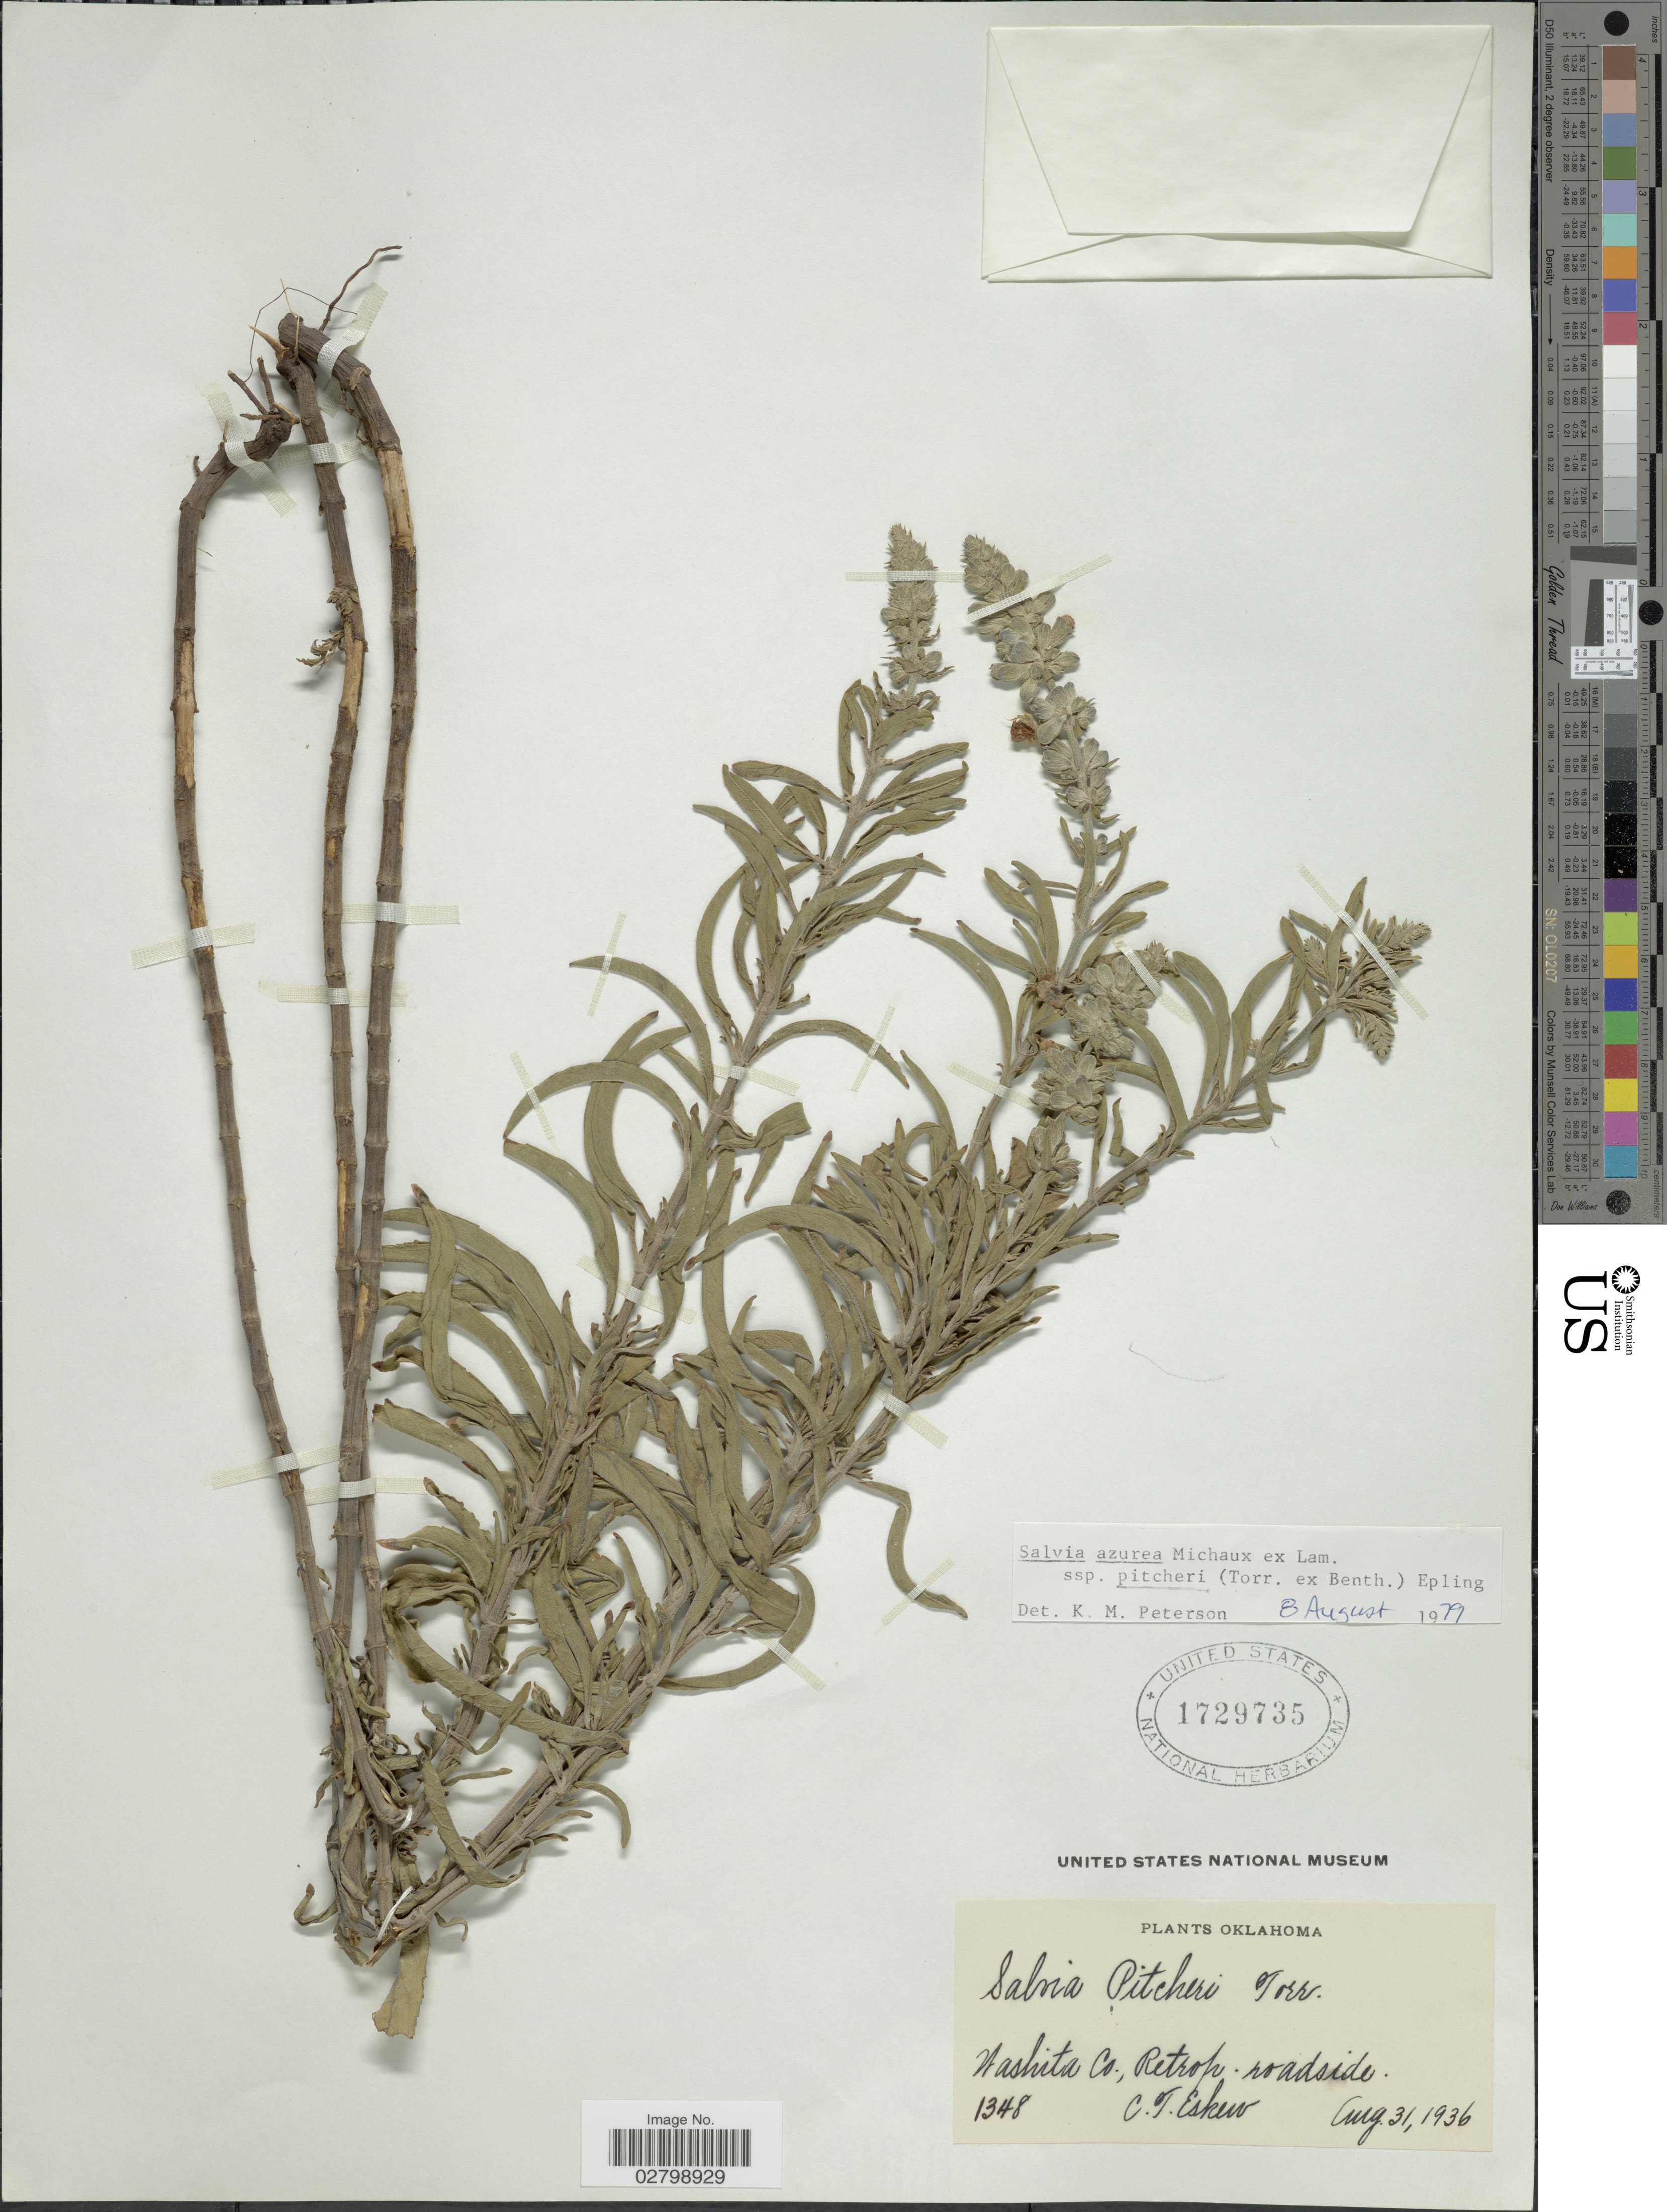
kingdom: Plantae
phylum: Tracheophyta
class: Magnoliopsida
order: Lamiales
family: Lamiaceae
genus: Salvia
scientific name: Salvia azurea subsp. pitcheri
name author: Michx. ex Lam.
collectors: C. Eskew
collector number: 1348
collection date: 1936-08-31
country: United States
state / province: Oklahoma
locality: Washita Co., Retrop. roadside.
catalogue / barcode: US 1729735